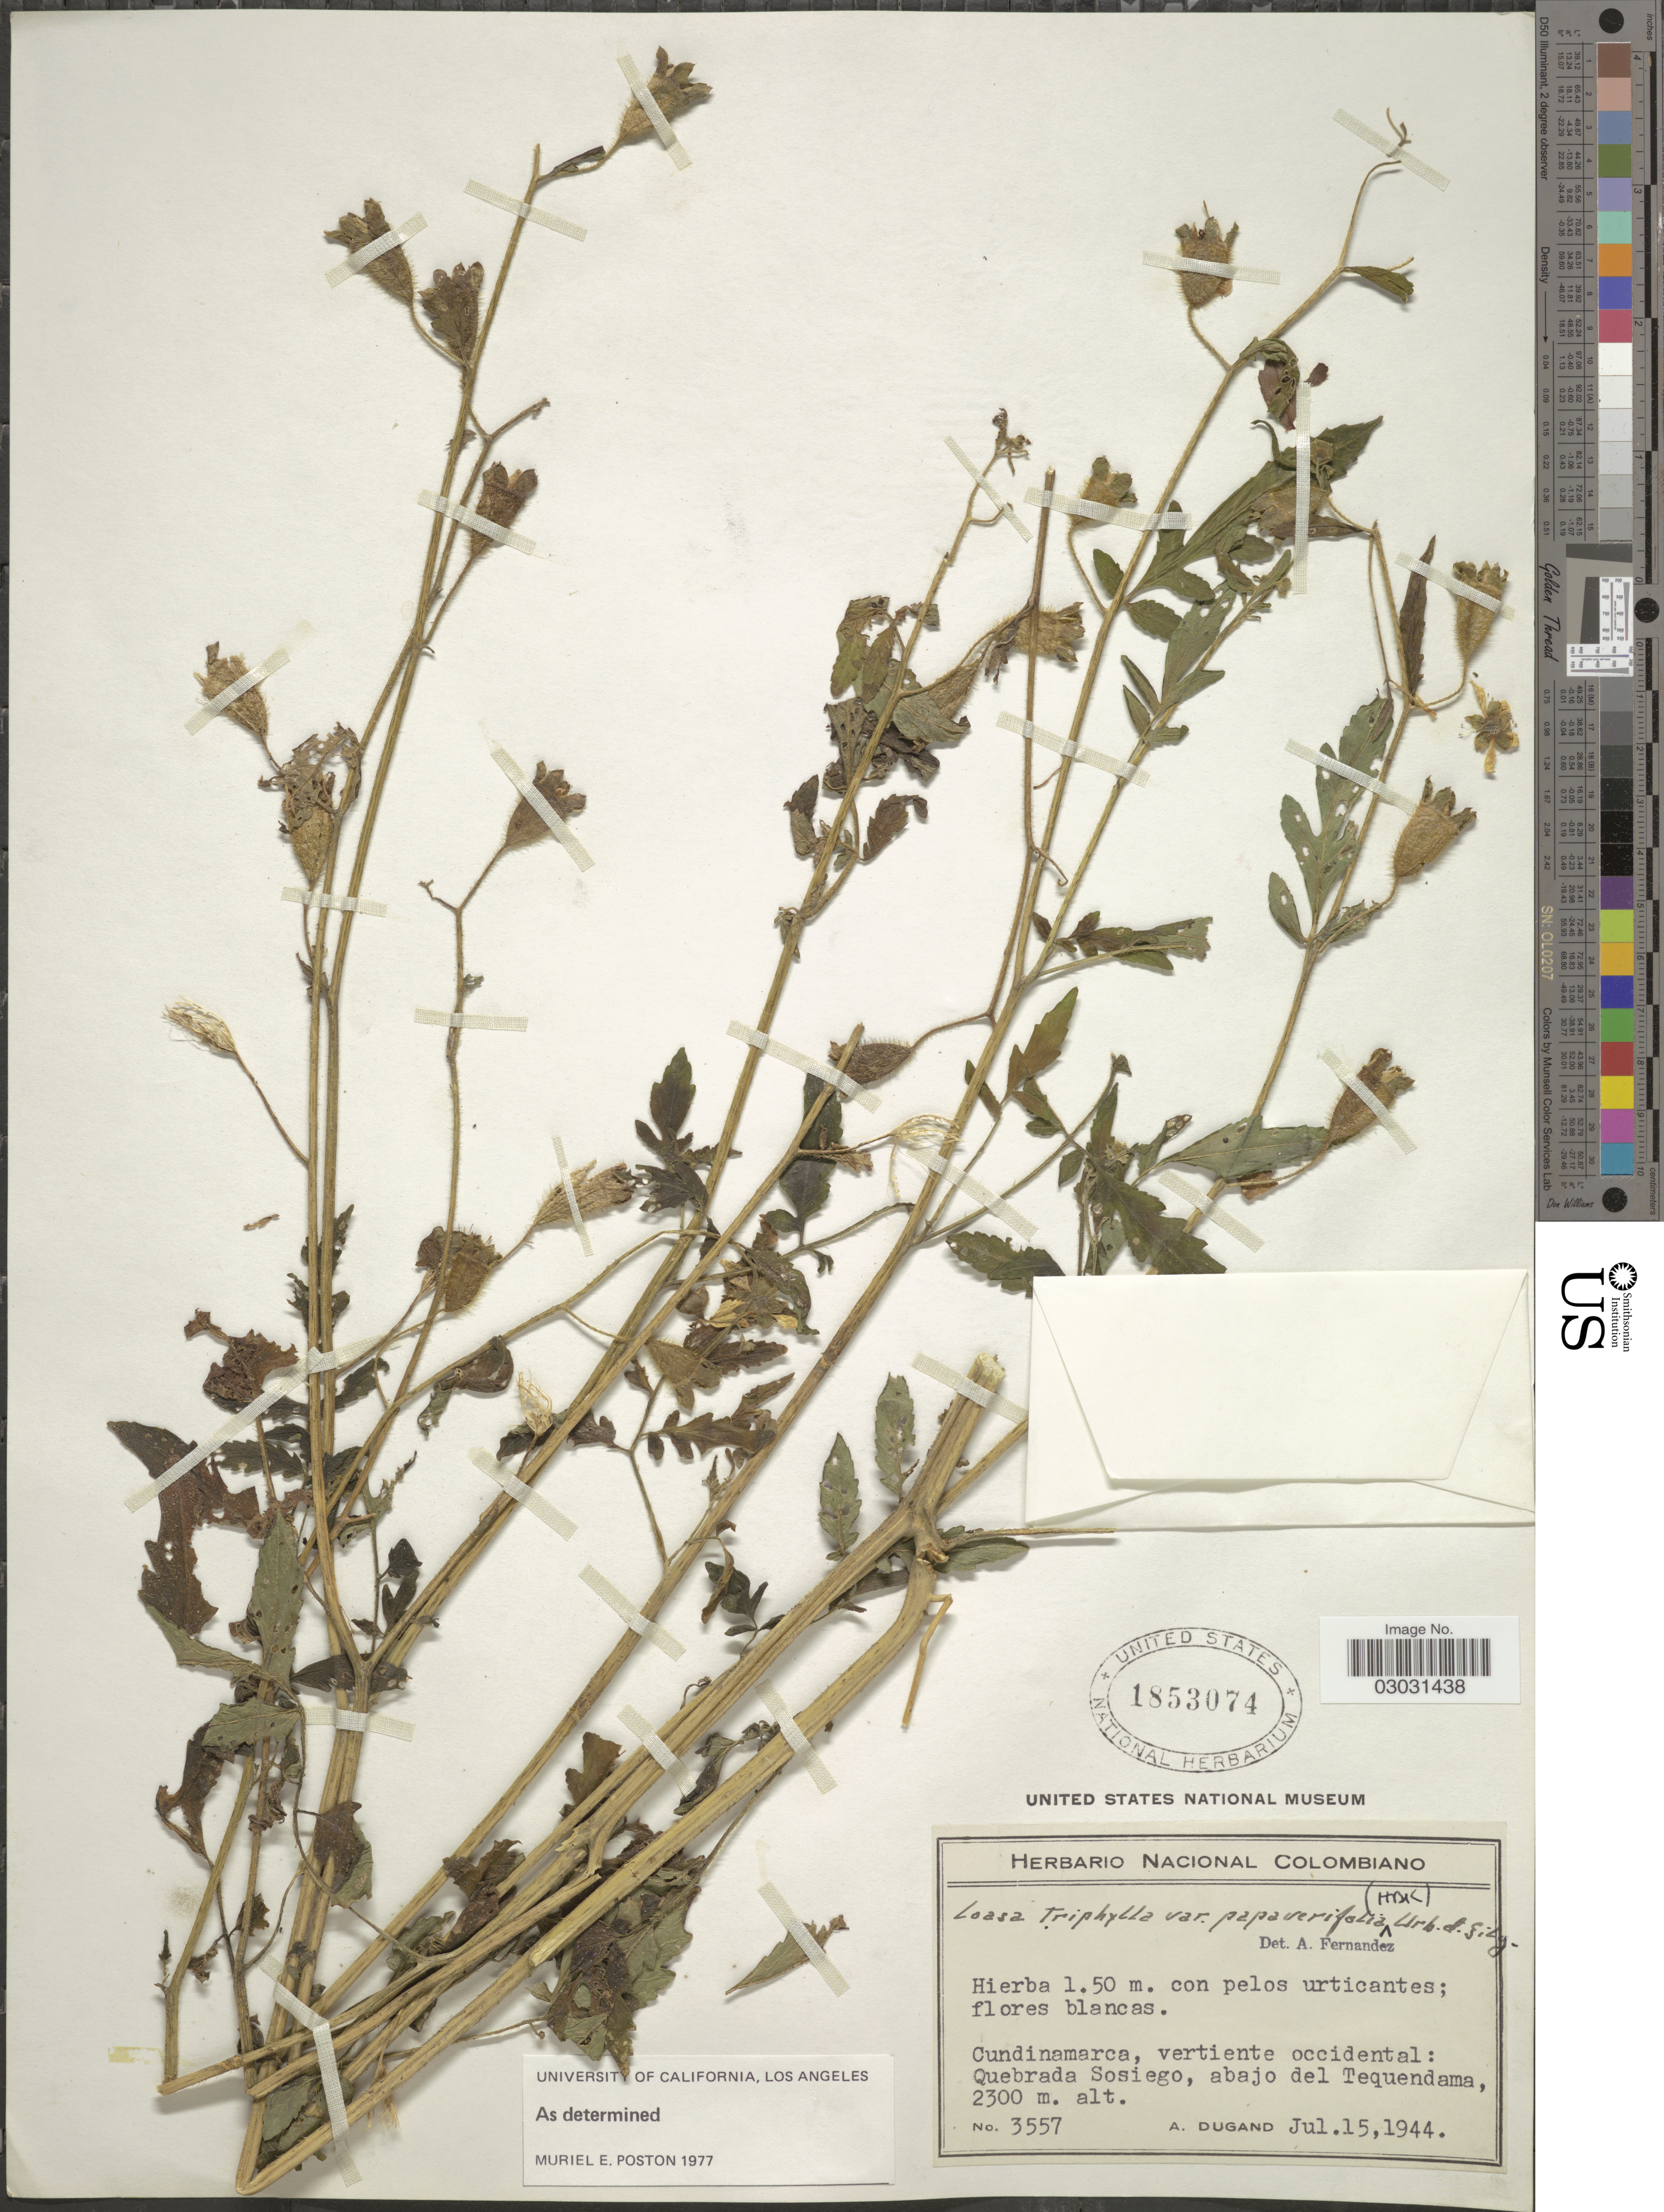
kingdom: Plantae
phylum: Tracheophyta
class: Magnoliopsida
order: Cornales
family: Loasaceae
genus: Nasa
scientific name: Nasa triphylla subsp. papaverifolia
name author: (Kunth) Weigand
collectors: A. Dugand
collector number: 3557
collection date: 1944-07-15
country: Colombia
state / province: Cundinamarca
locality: Vertiente occidental: Quebrada Sosiego, abajo del Tequendama.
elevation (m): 2300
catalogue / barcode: US 1853074